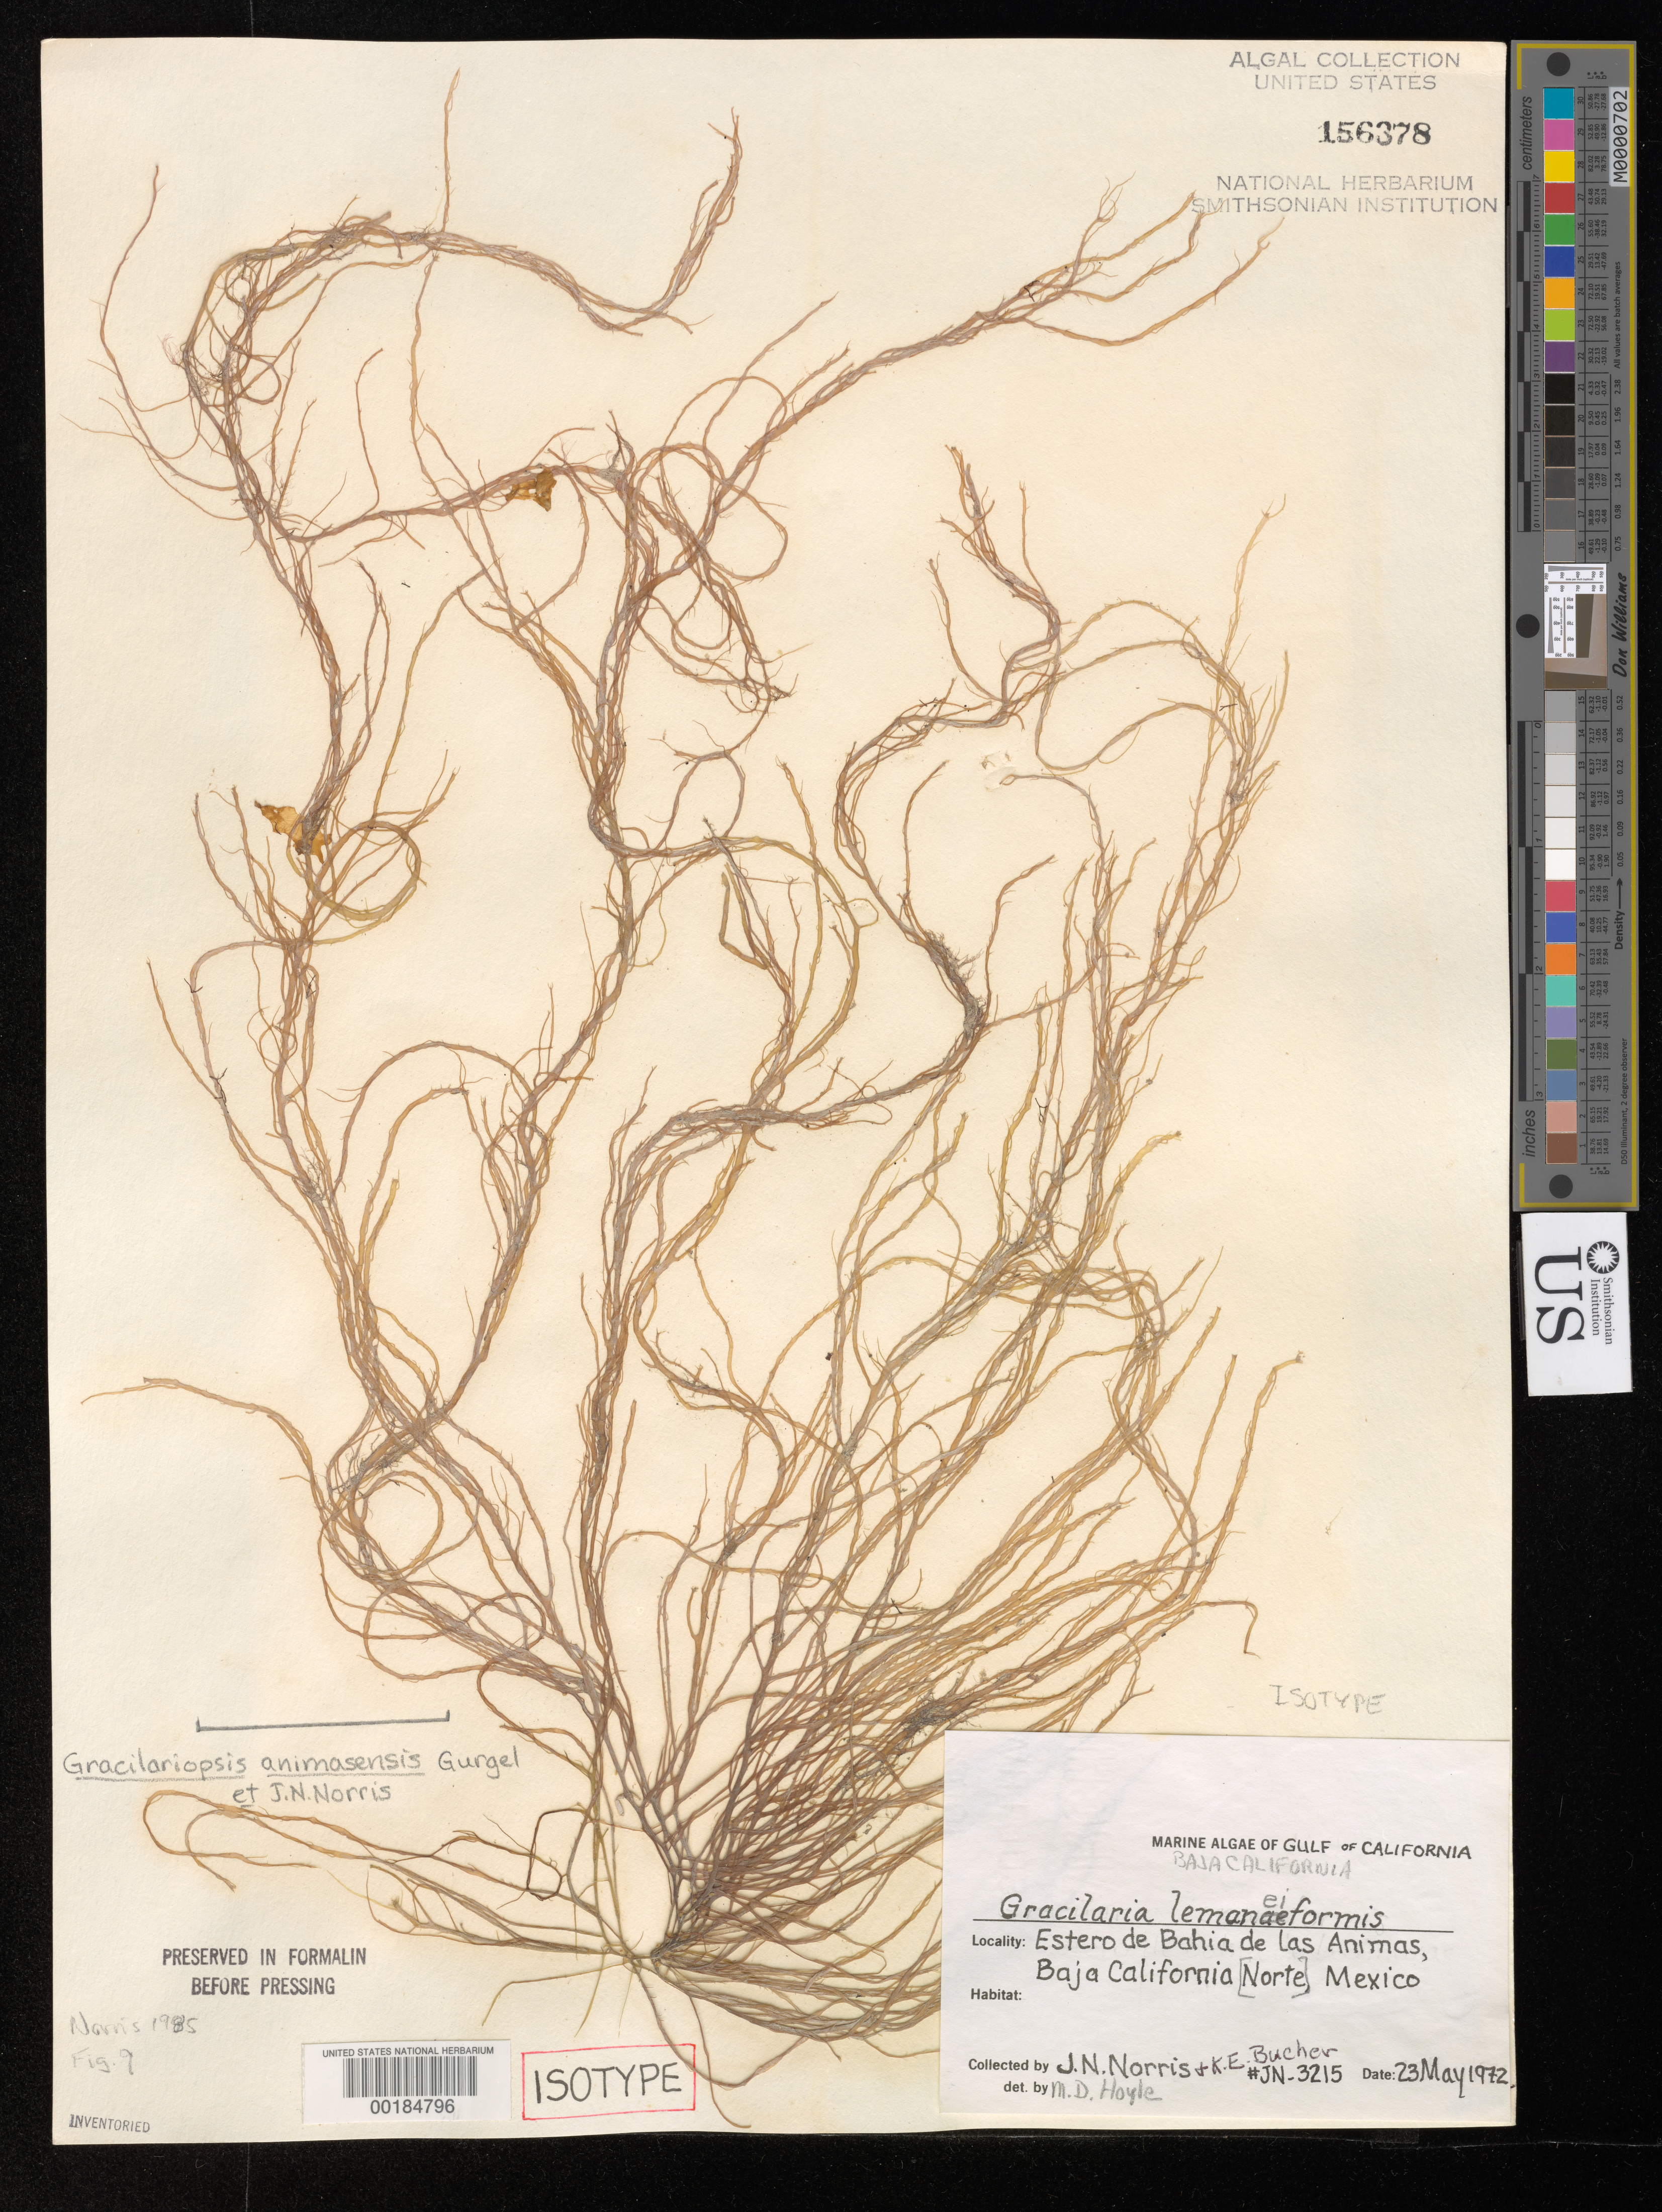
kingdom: Plantae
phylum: Rhodophyta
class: Florideophyceae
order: Gracilariales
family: Gracilariaceae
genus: Gracilariopsis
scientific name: Gracilariopsis animasensis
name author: Gurgele & J.N. Norris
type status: Isotype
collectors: J. N. Norris & K. E. Bucher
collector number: JN-3215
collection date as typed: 23 May 1972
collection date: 1972-05-23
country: Mexico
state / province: Baja California Norte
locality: Estero de Bahia de las Animas.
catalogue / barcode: US 156378